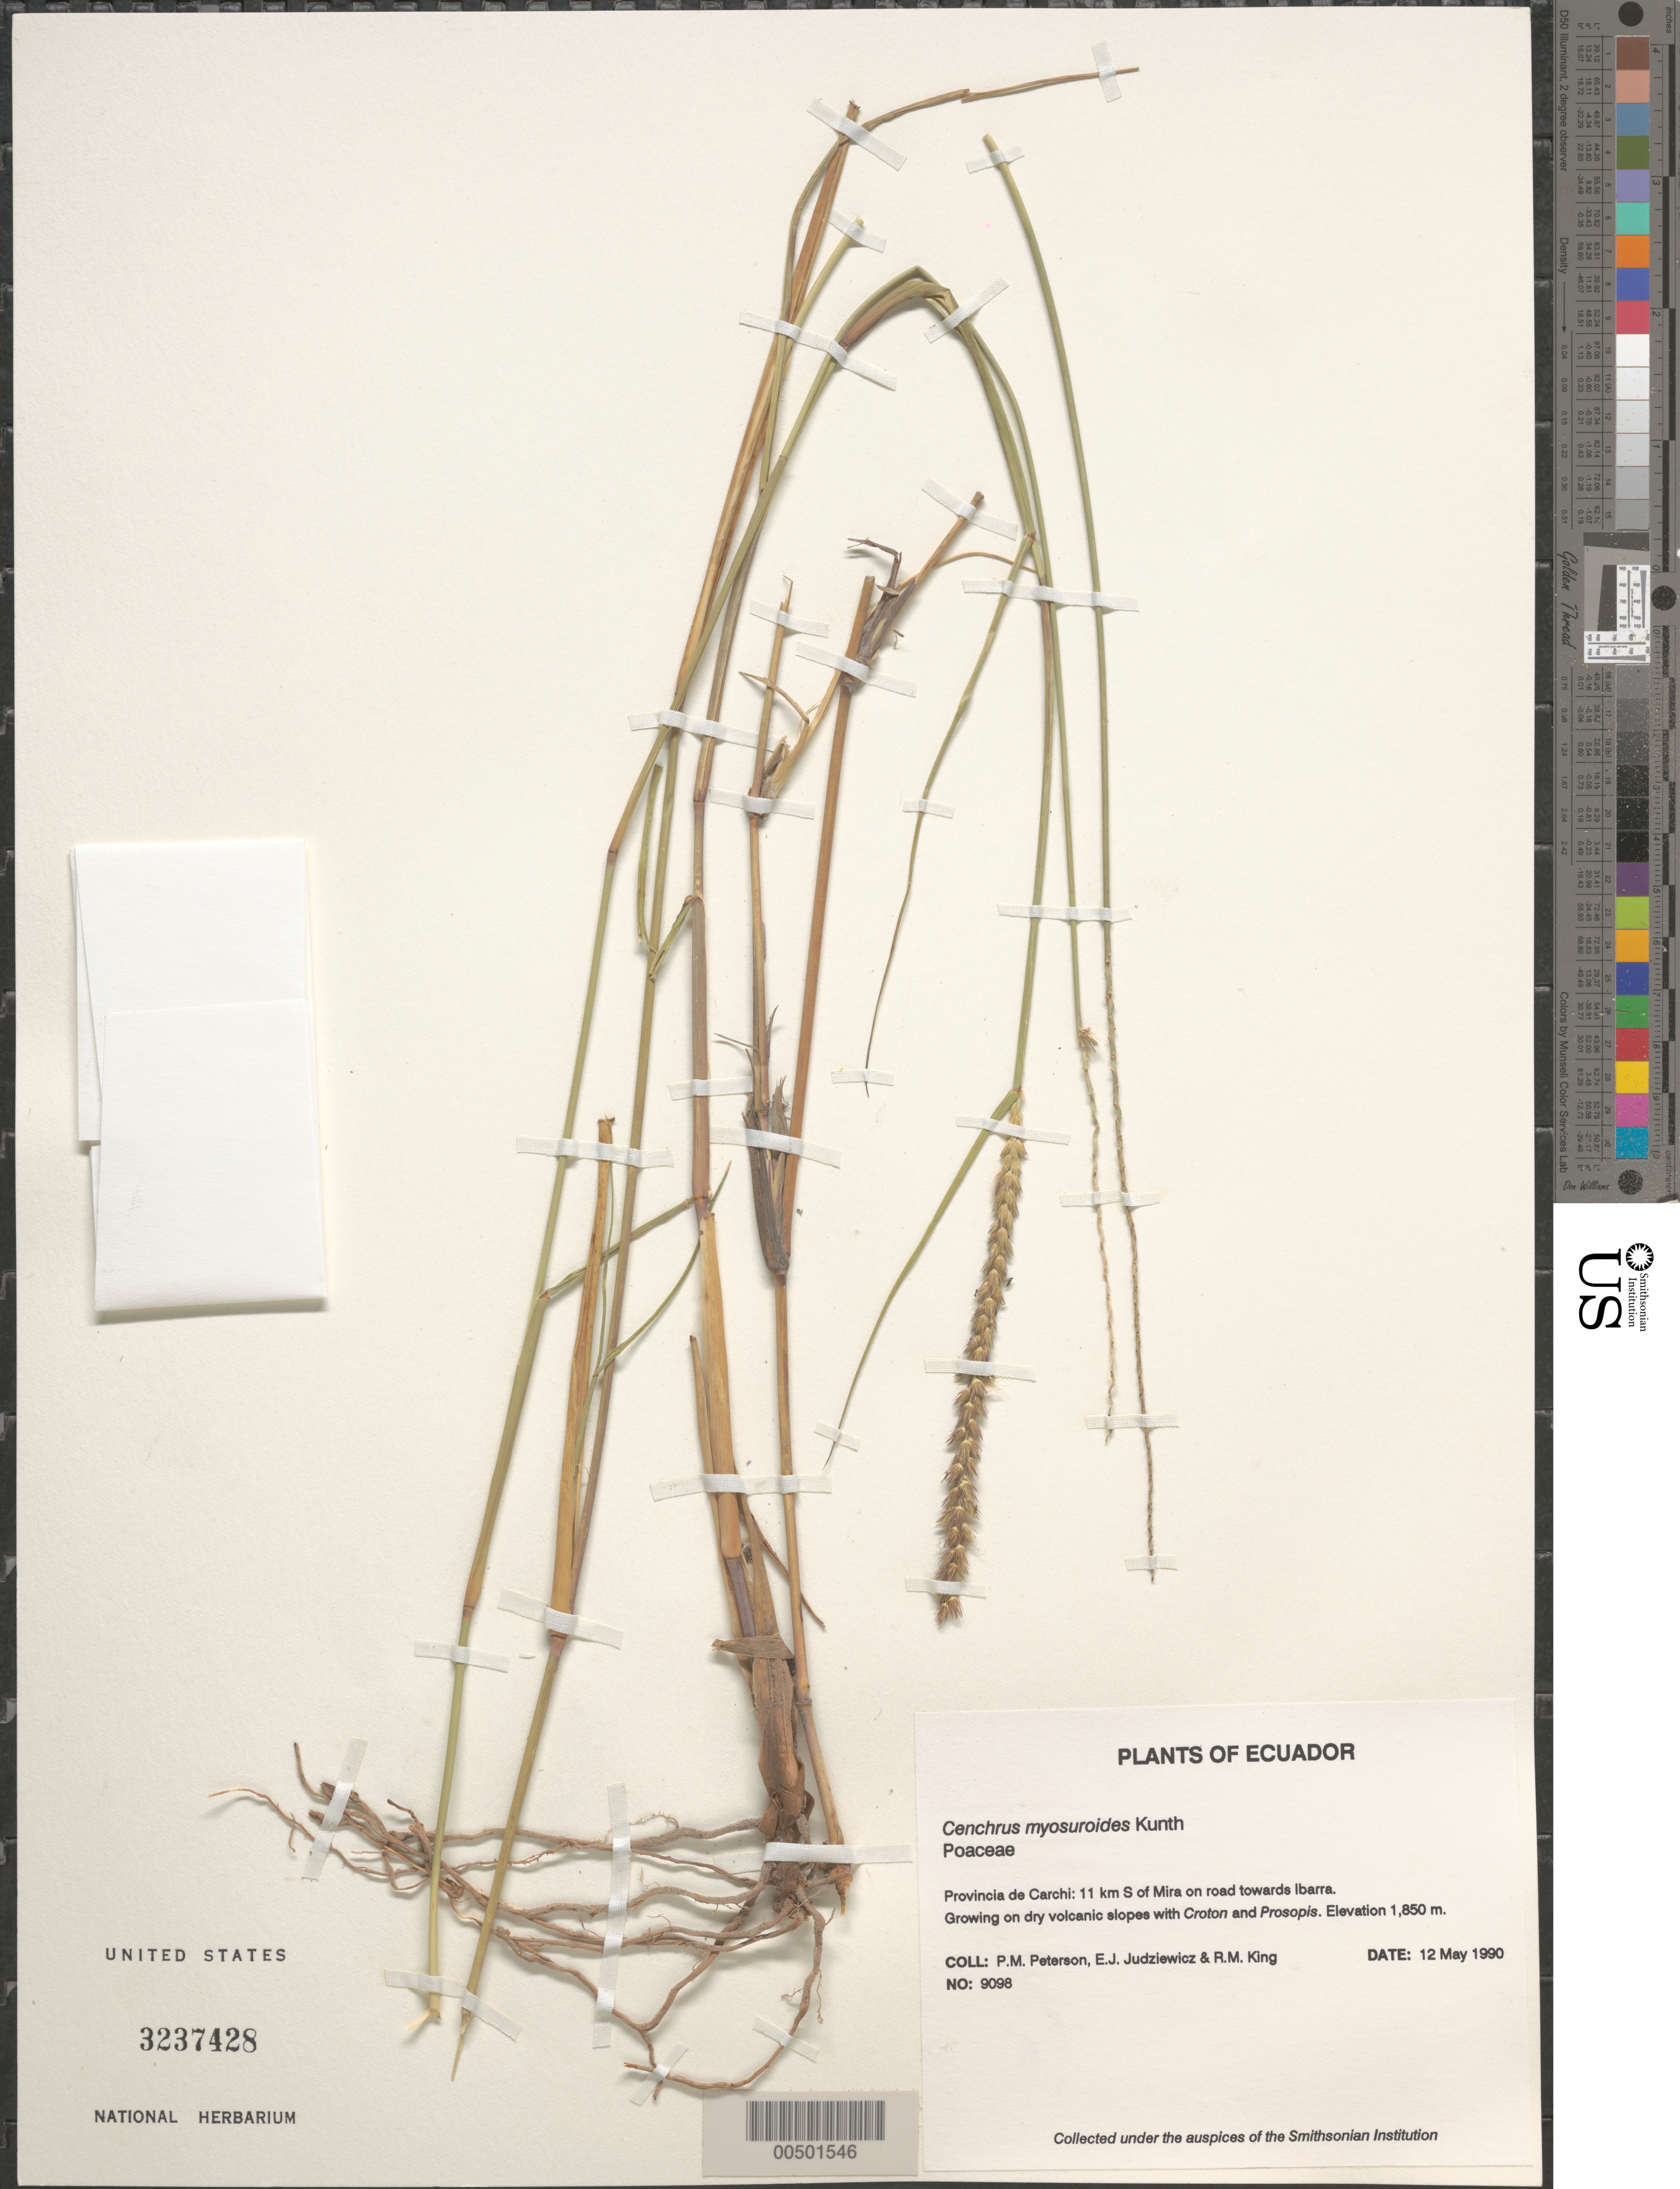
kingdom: Plantae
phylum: Tracheophyta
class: Liliopsida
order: Poales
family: Poaceae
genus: Cenchrus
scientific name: Cenchrus myosuroides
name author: Kunth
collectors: P. M. Peterson, E. J. Judziewicz & R. M. King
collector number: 09098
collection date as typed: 12 May 1990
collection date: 1990-05-12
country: Ecuador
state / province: Carchi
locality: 11 km S of Mira on road towards Ibarra.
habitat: Growing on dry volcanic slopes with Croton and Prosopsis.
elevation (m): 1850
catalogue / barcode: US 3237428